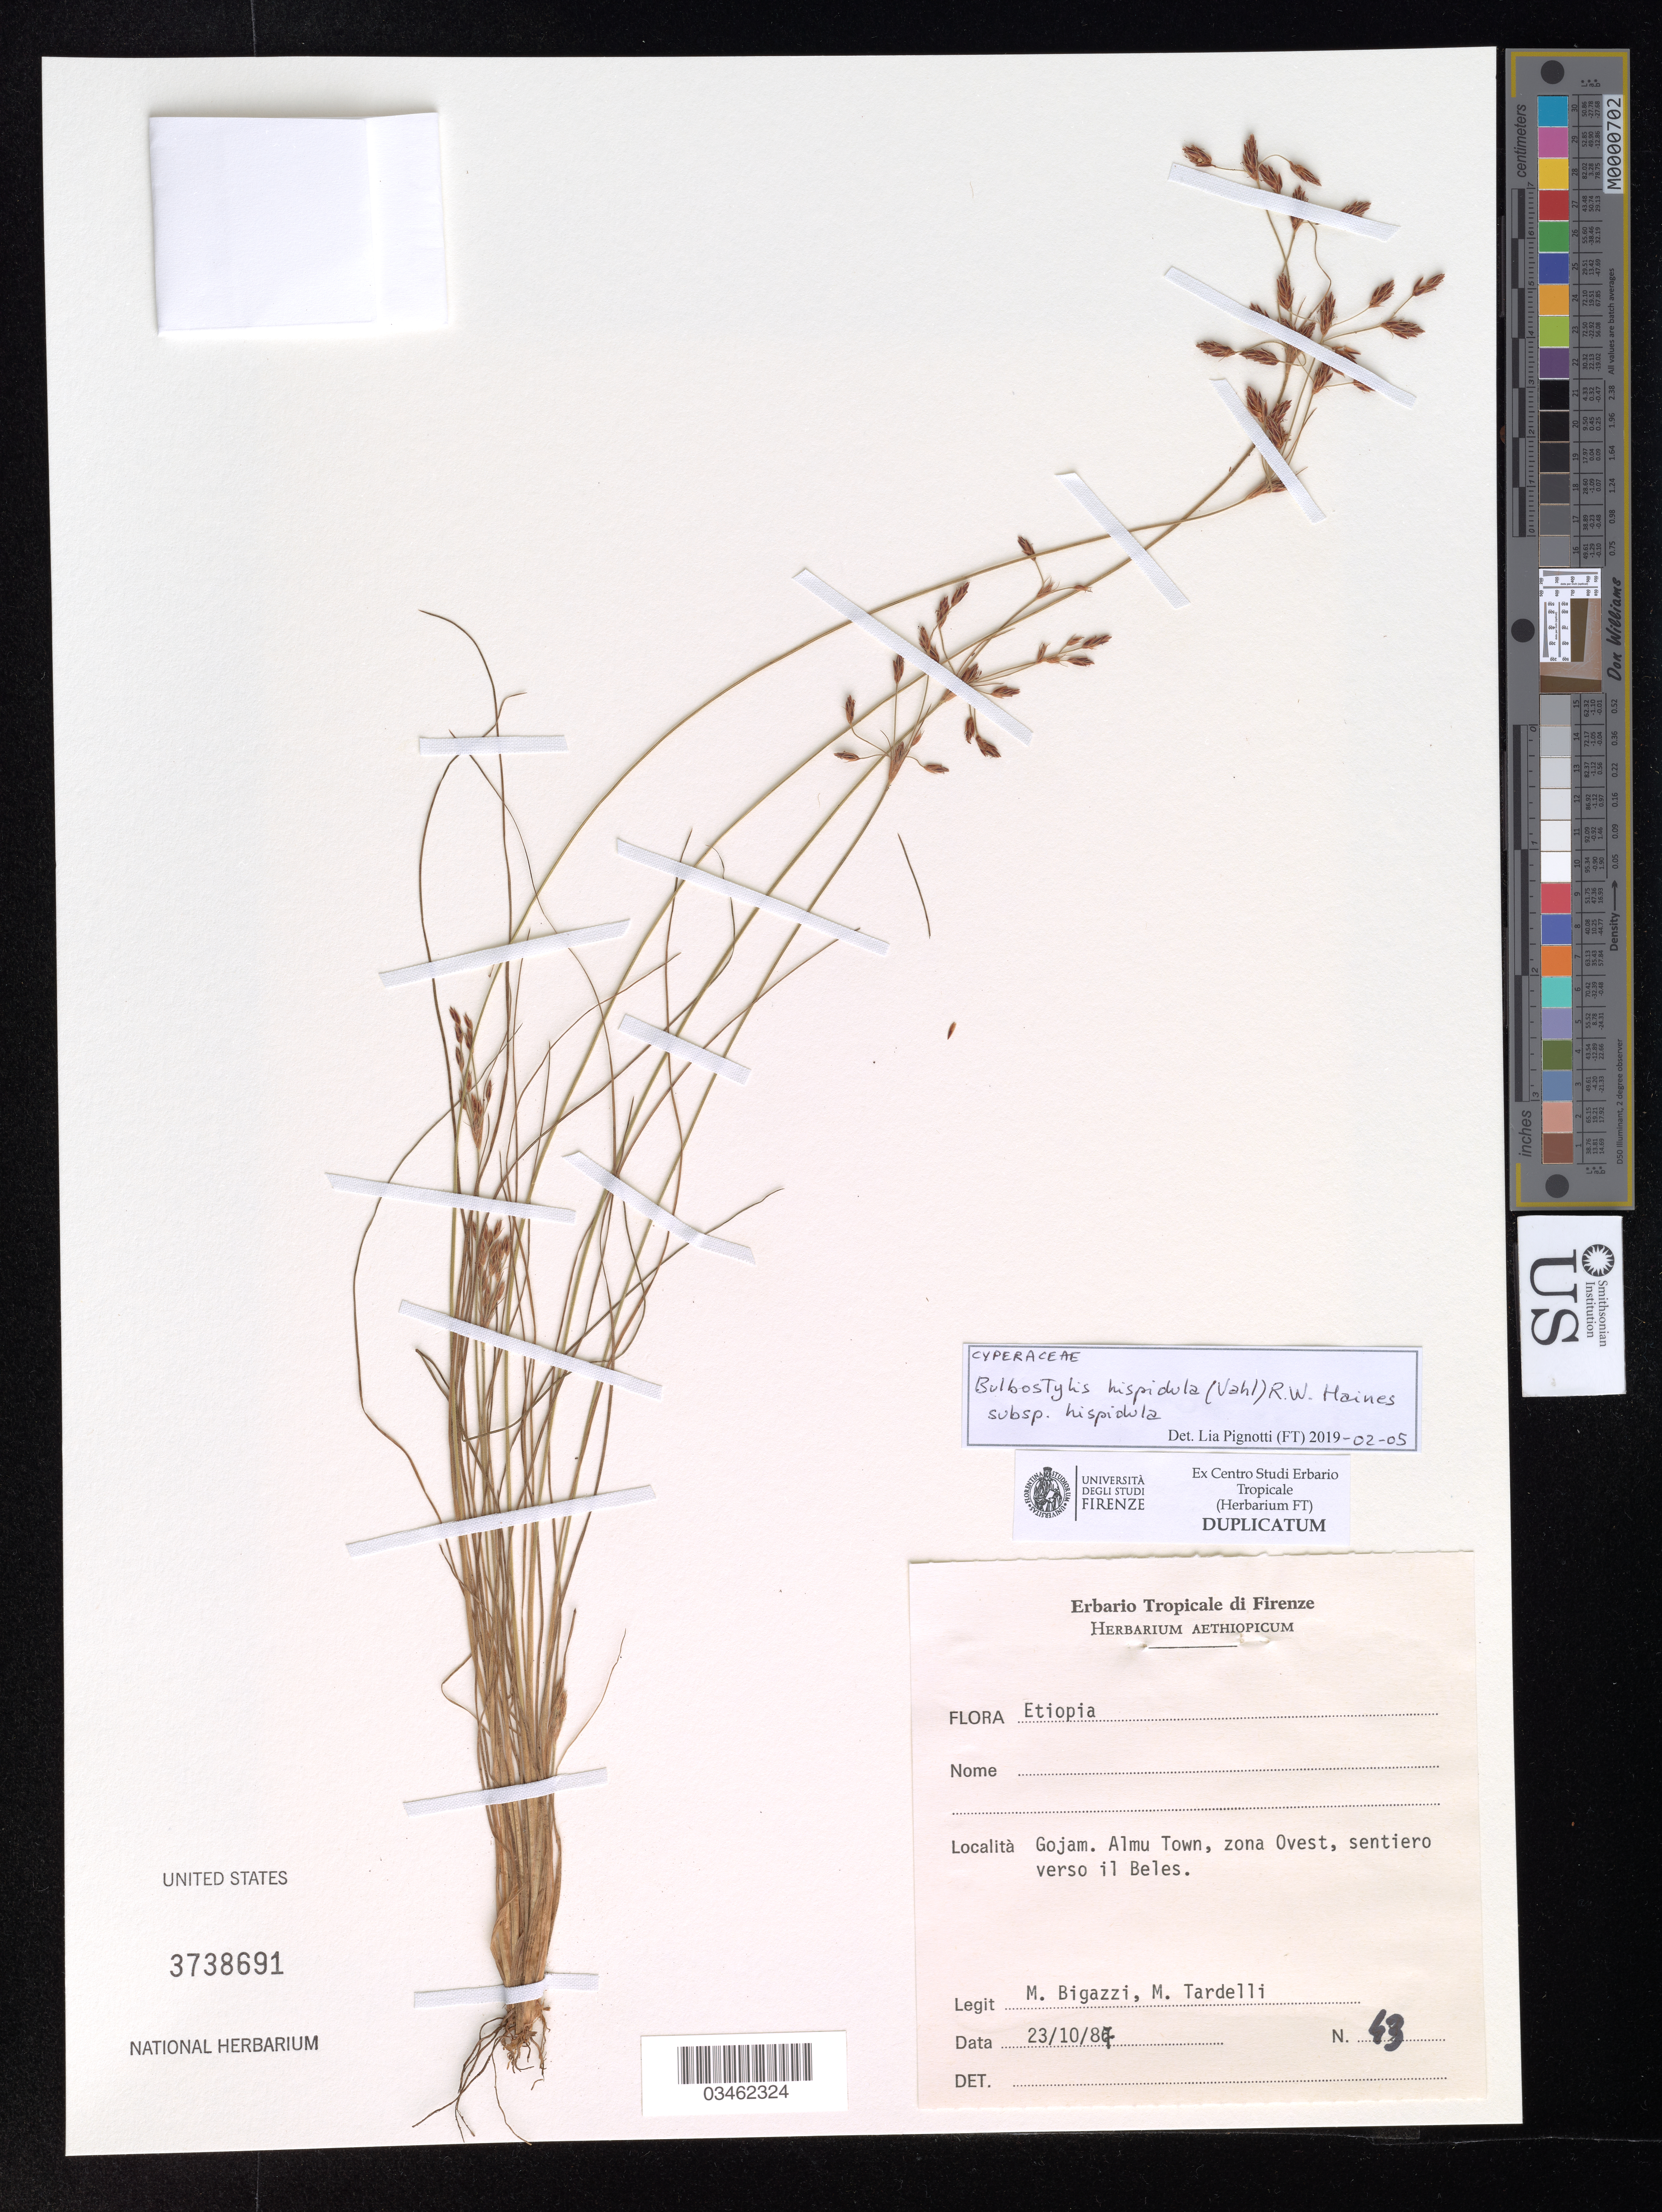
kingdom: Plantae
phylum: Tracheophyta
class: Liliopsida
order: Poales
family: Cyperaceae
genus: Bulbostylis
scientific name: Bulbostylis hispidula subsp. hispidula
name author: (Vahl) R.W. Haines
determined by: Pignotti, Lia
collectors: M. Bigazzi & M. Tardelli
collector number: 43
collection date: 1987-10-23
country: Ethiopia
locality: Goja,. Almu Town, zona Ovest, sentiero vreso il Beles.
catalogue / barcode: US 3738691